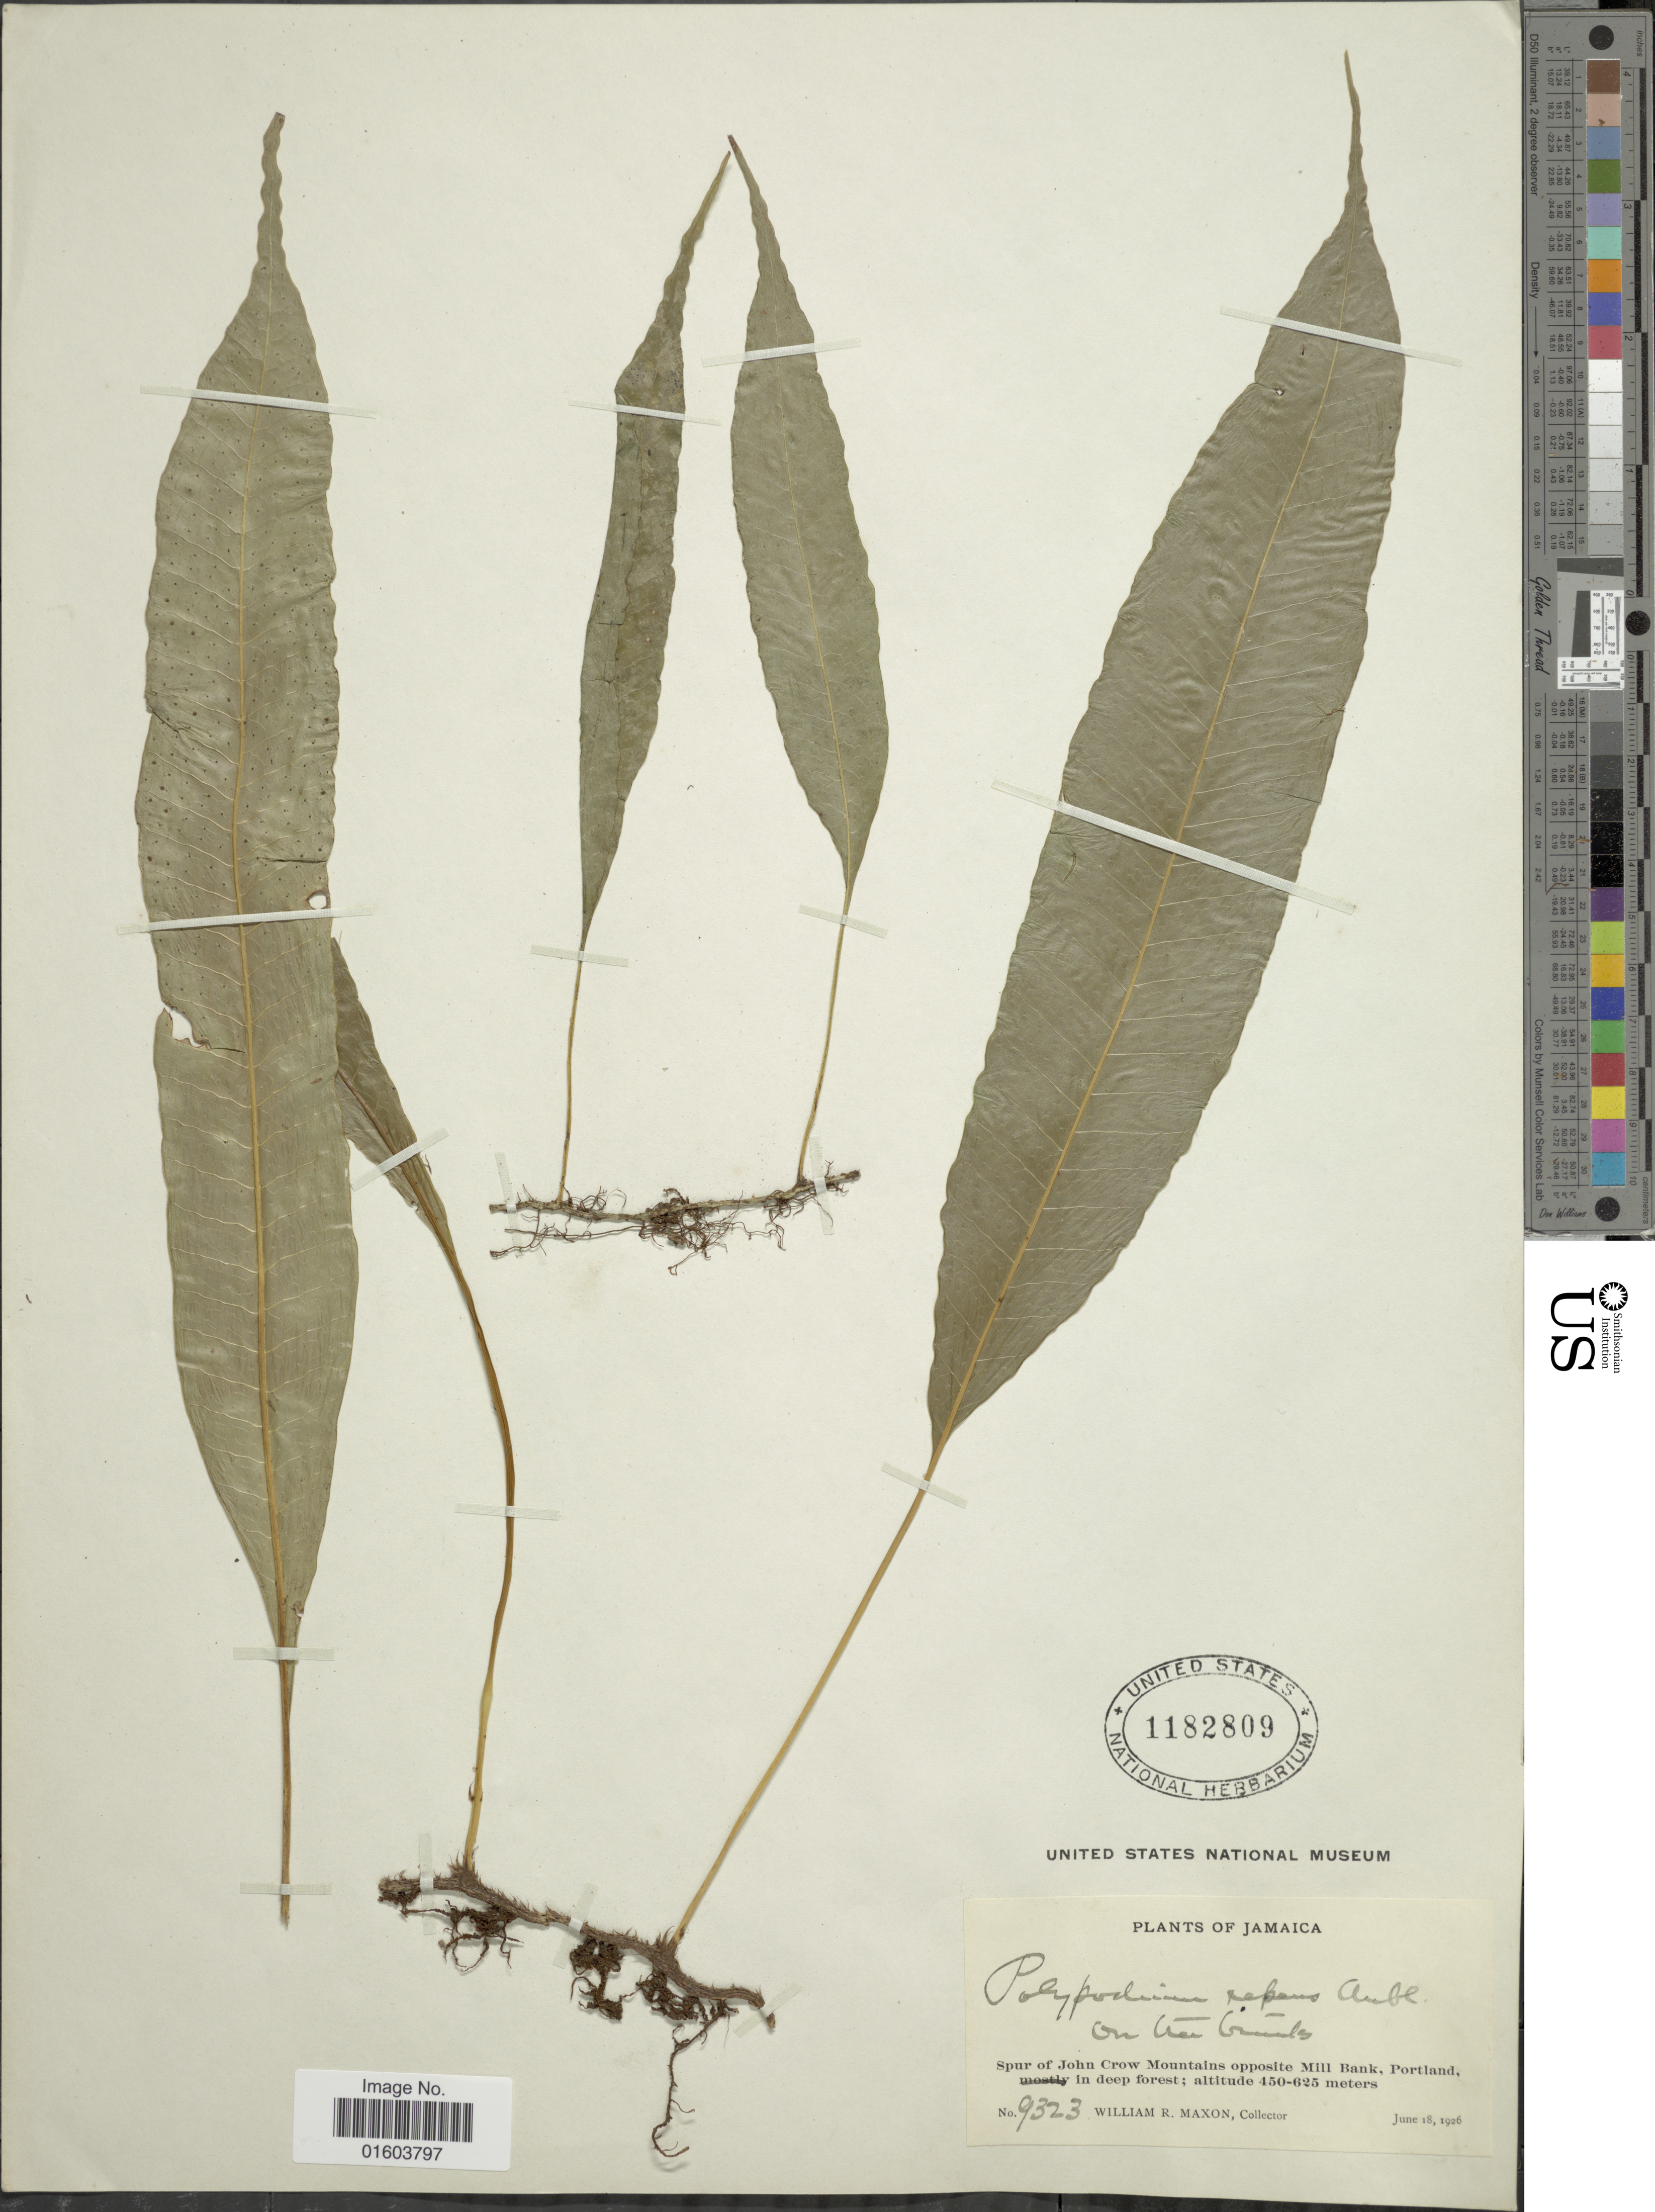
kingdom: Plantae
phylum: Tracheophyta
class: Polypodiopsida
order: Polypodiales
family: Polypodiaceae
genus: Campyloneurum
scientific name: Campyloneurum repens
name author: (Aubl.) C. Presl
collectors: W. R. Maxon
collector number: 9323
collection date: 1926-06-18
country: Jamaica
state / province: Portland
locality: Jamaica, Spur of John Crow Mountains opposite Mill Bank, Portland in deep forest.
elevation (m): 450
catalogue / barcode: US 1182809